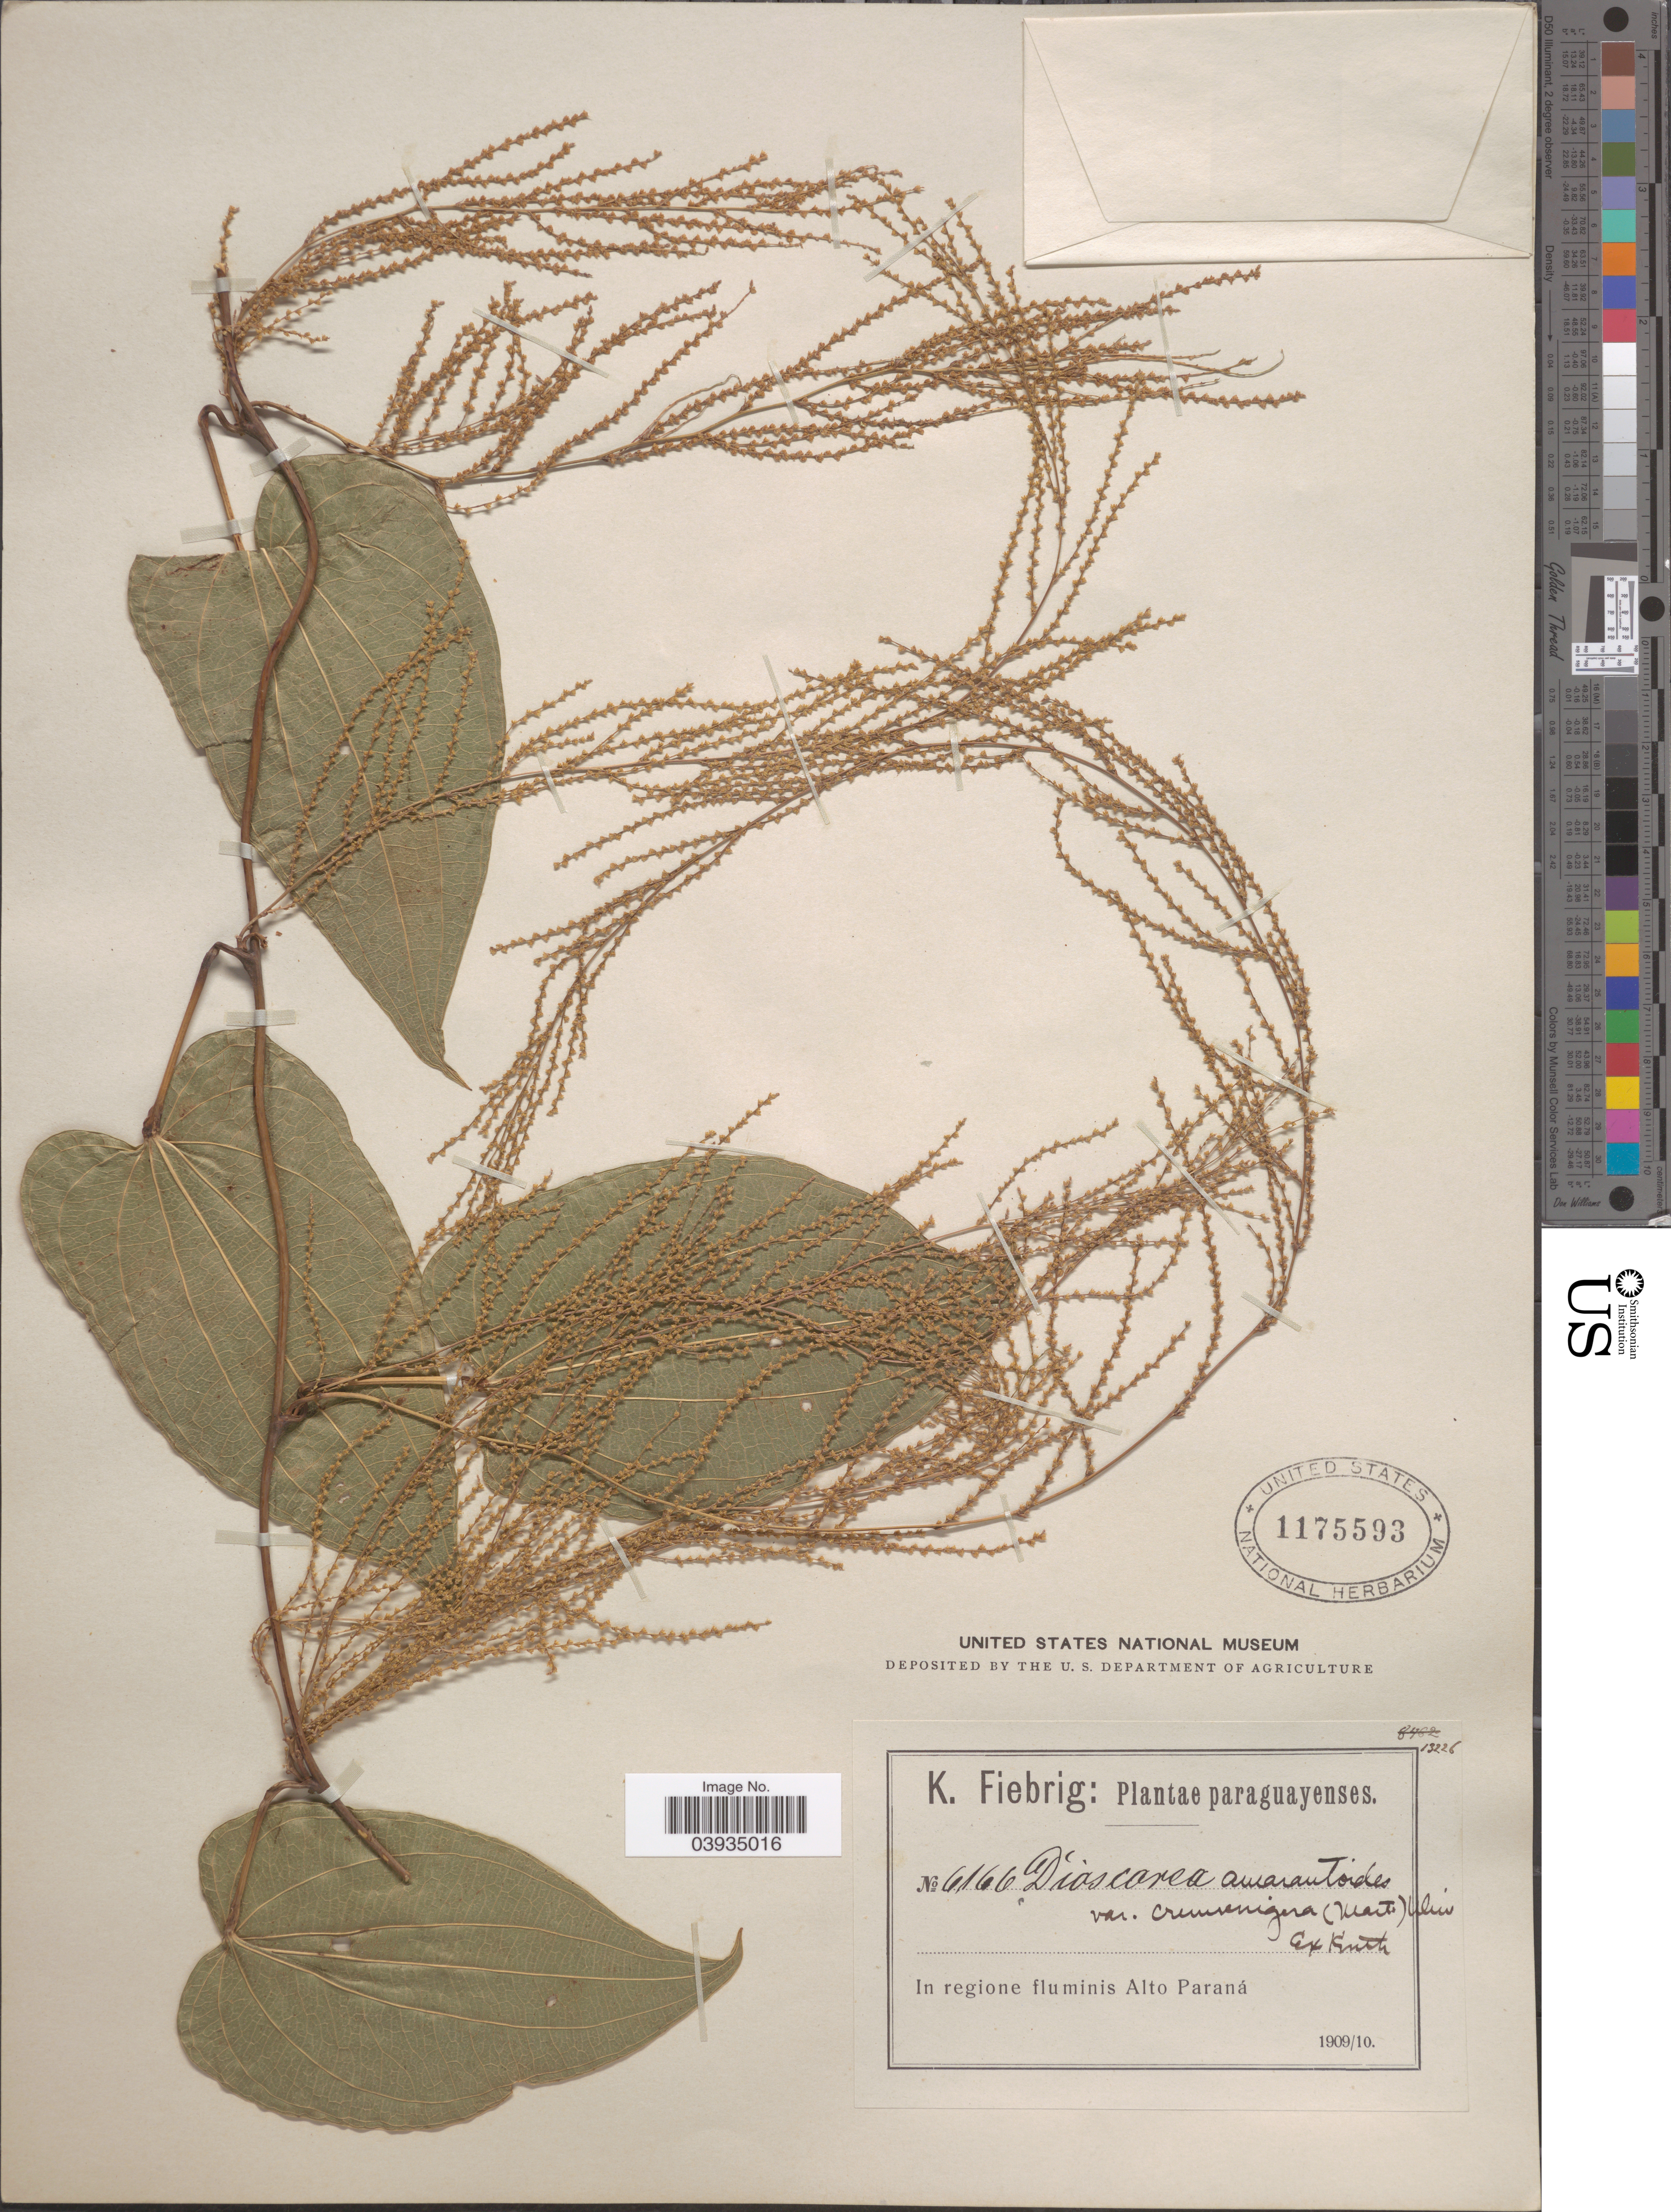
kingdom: Plantae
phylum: Tracheophyta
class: Liliopsida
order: Dioscoreales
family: Dioscoreaceae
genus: Dioscorea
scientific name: Dioscorea amaranthoides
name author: C. Presl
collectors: K. Fiebrig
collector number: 6166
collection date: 1909/1910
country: Paraguay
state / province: Alto Parana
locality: In regione fluminis Alto Paraná.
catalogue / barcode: US 1175593